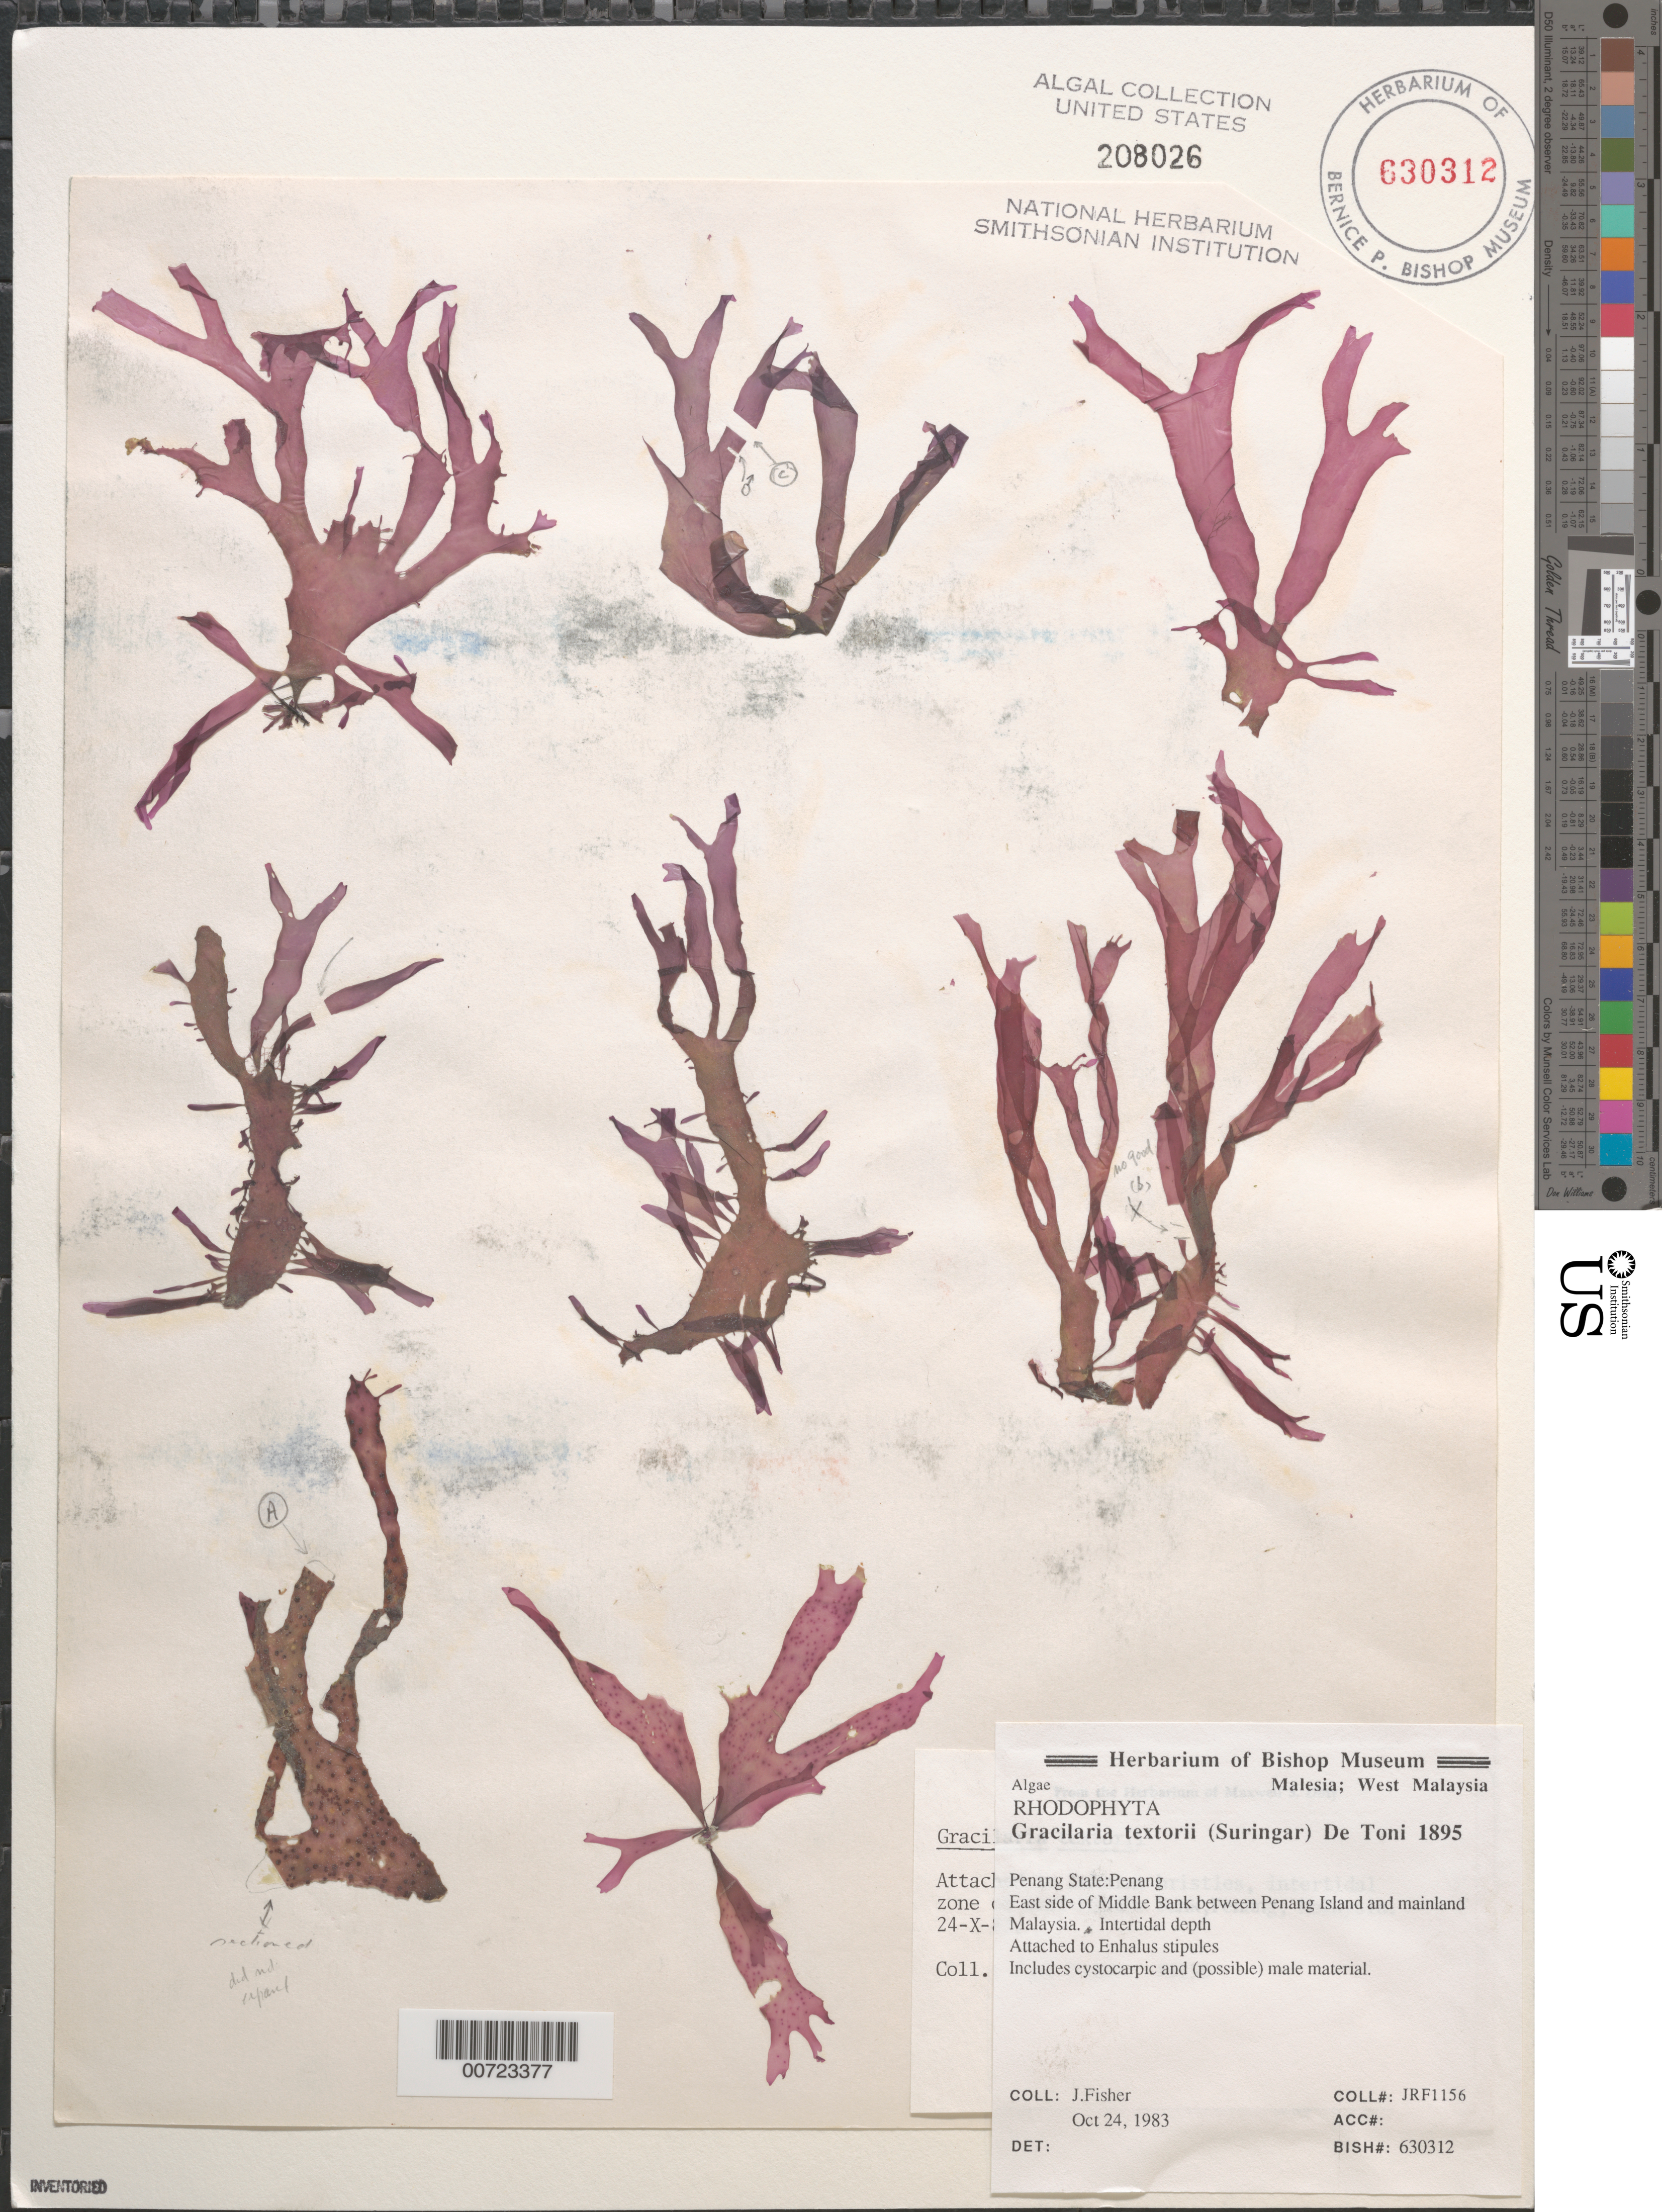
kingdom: Plantae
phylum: Rhodophyta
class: Florideophyceae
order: Gracilariales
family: Gracilariaceae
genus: Gracilaria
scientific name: Gracilaria textorii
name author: (Suringar) De Toni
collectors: J. Fisher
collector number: JRF 1156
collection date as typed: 24 Oct 1983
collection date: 1983-10-24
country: Malaysia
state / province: Pinang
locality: East side of Middle Bank between Penang Island and mainland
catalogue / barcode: US 208026